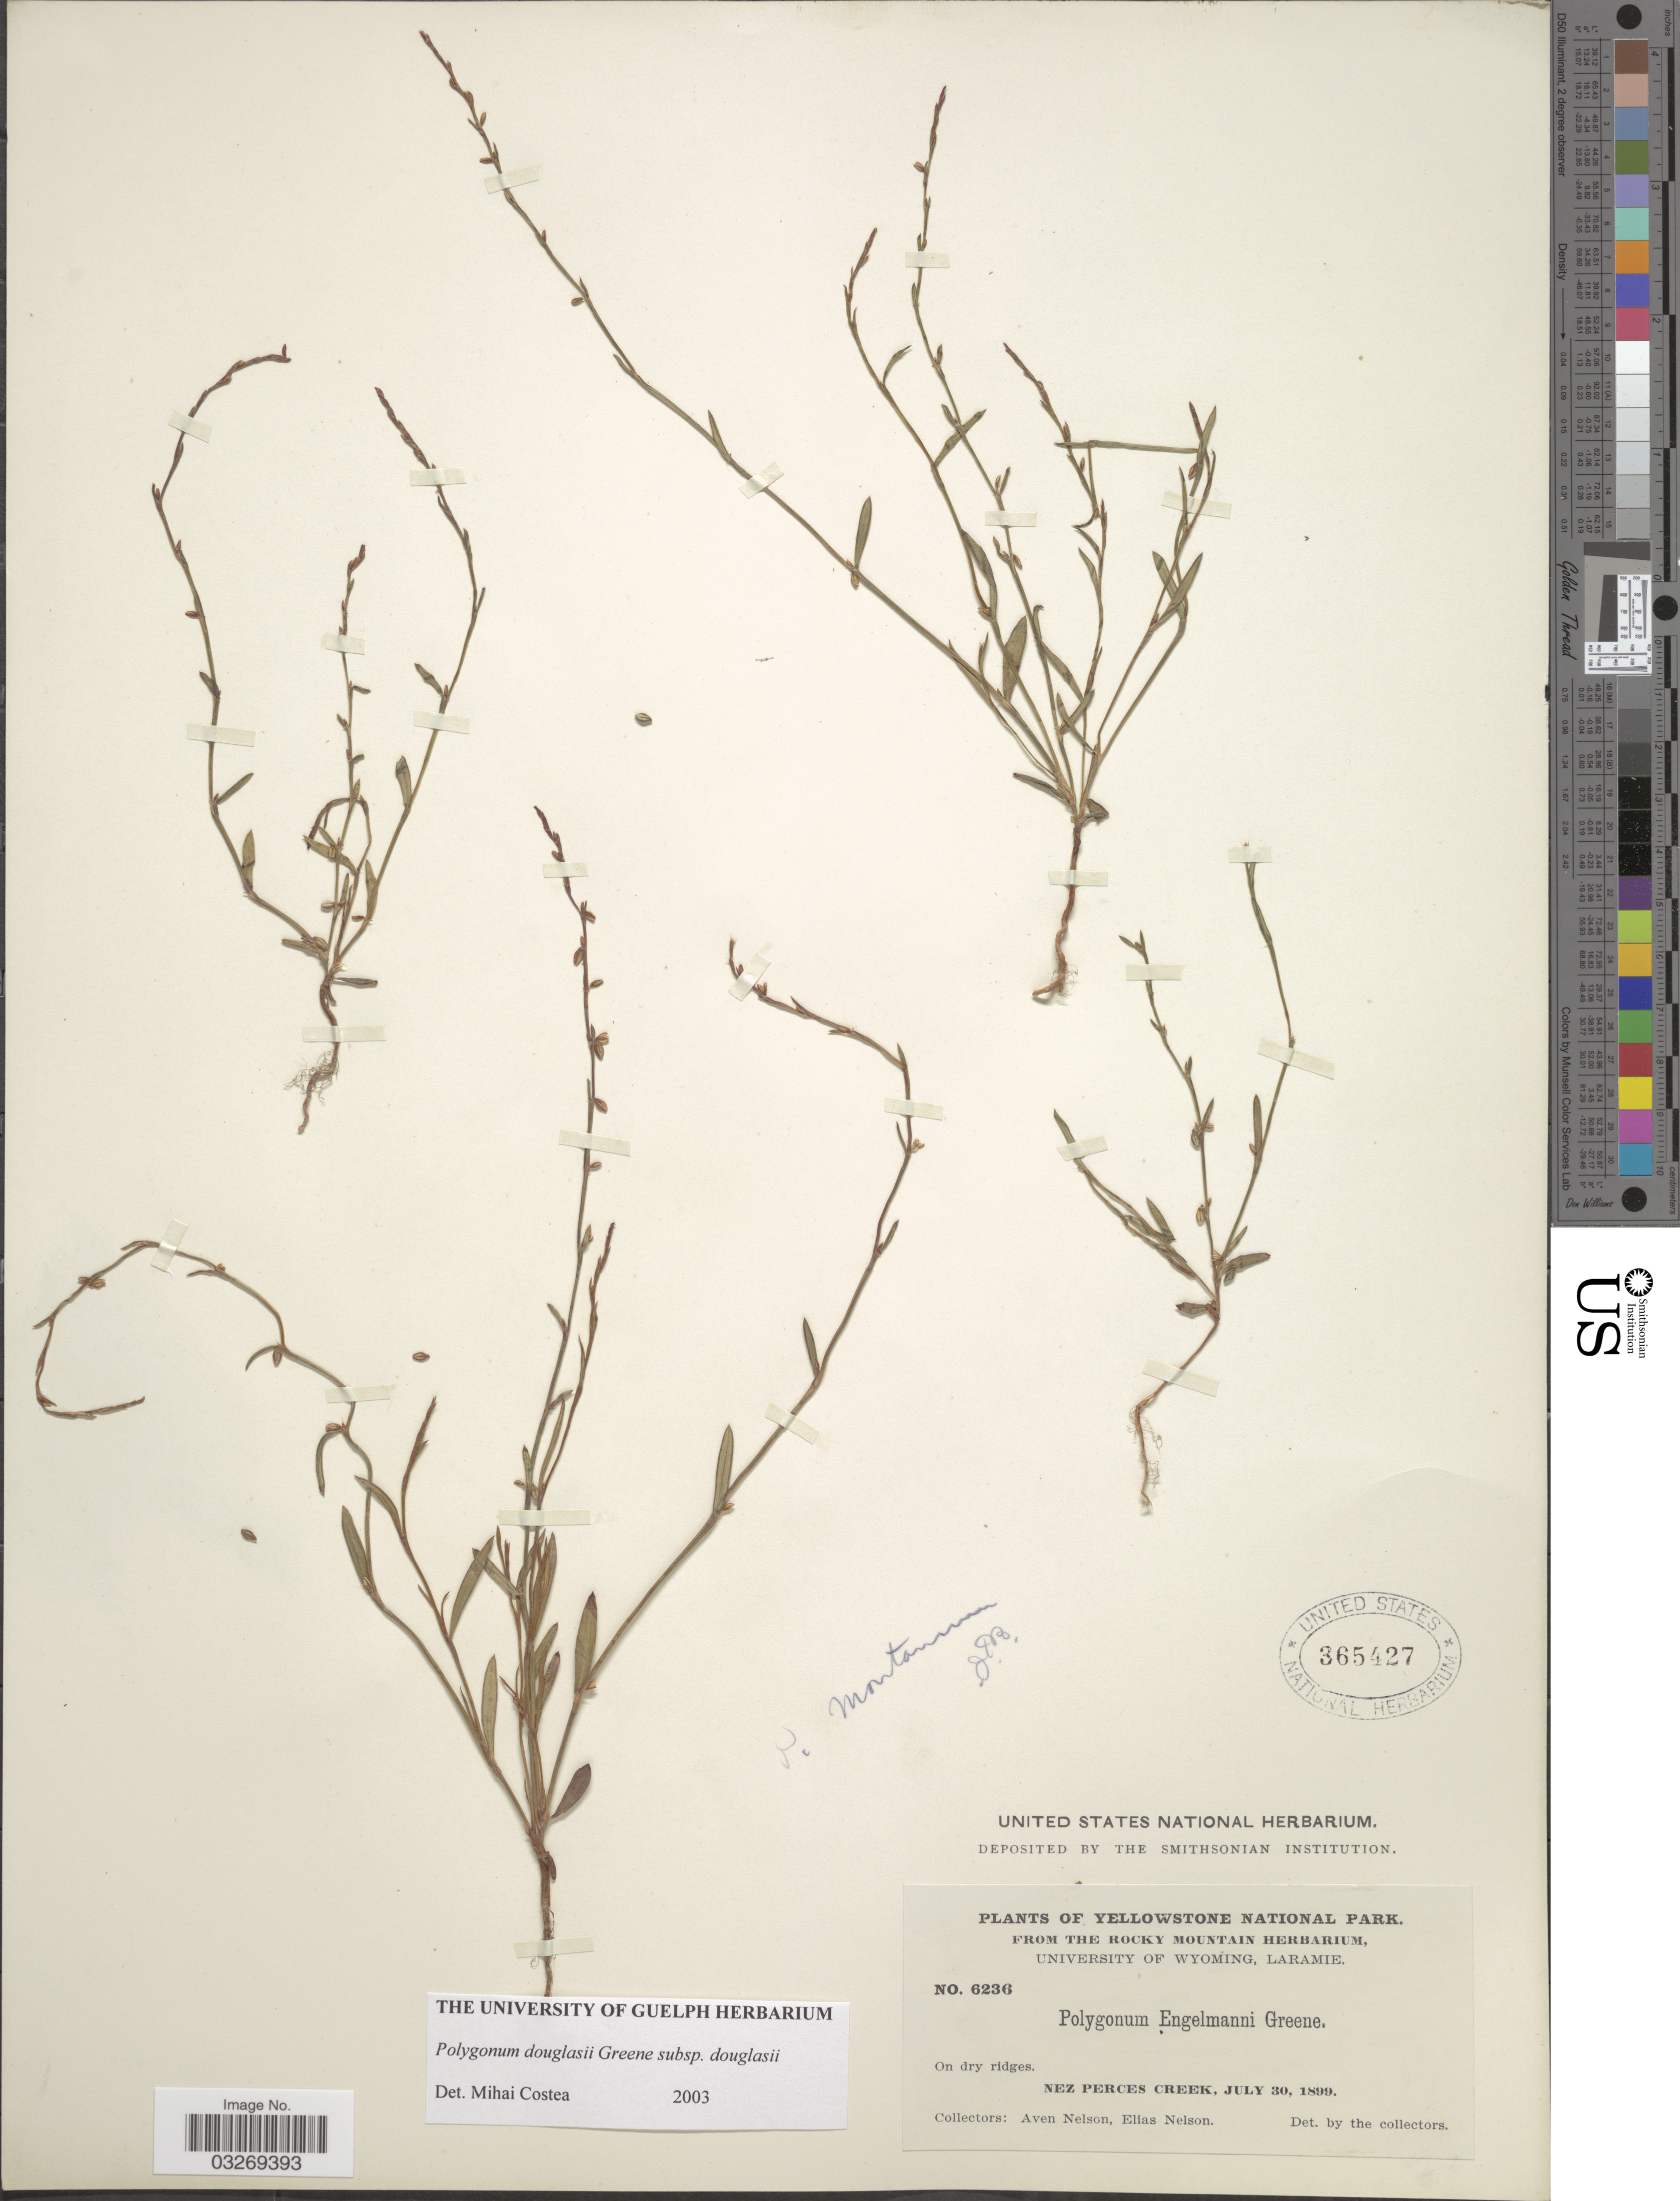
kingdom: Plantae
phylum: Tracheophyta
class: Magnoliopsida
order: Caryophyllales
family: Polygonaceae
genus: Polygonum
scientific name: Polygonum douglasii subsp. douglasii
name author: Greene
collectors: A. Nelson & E. Nelson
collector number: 6236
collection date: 1899-07-30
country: United States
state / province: Wyoming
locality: Yellowstone National Park. Nez Perces Creek.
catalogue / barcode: US 365427